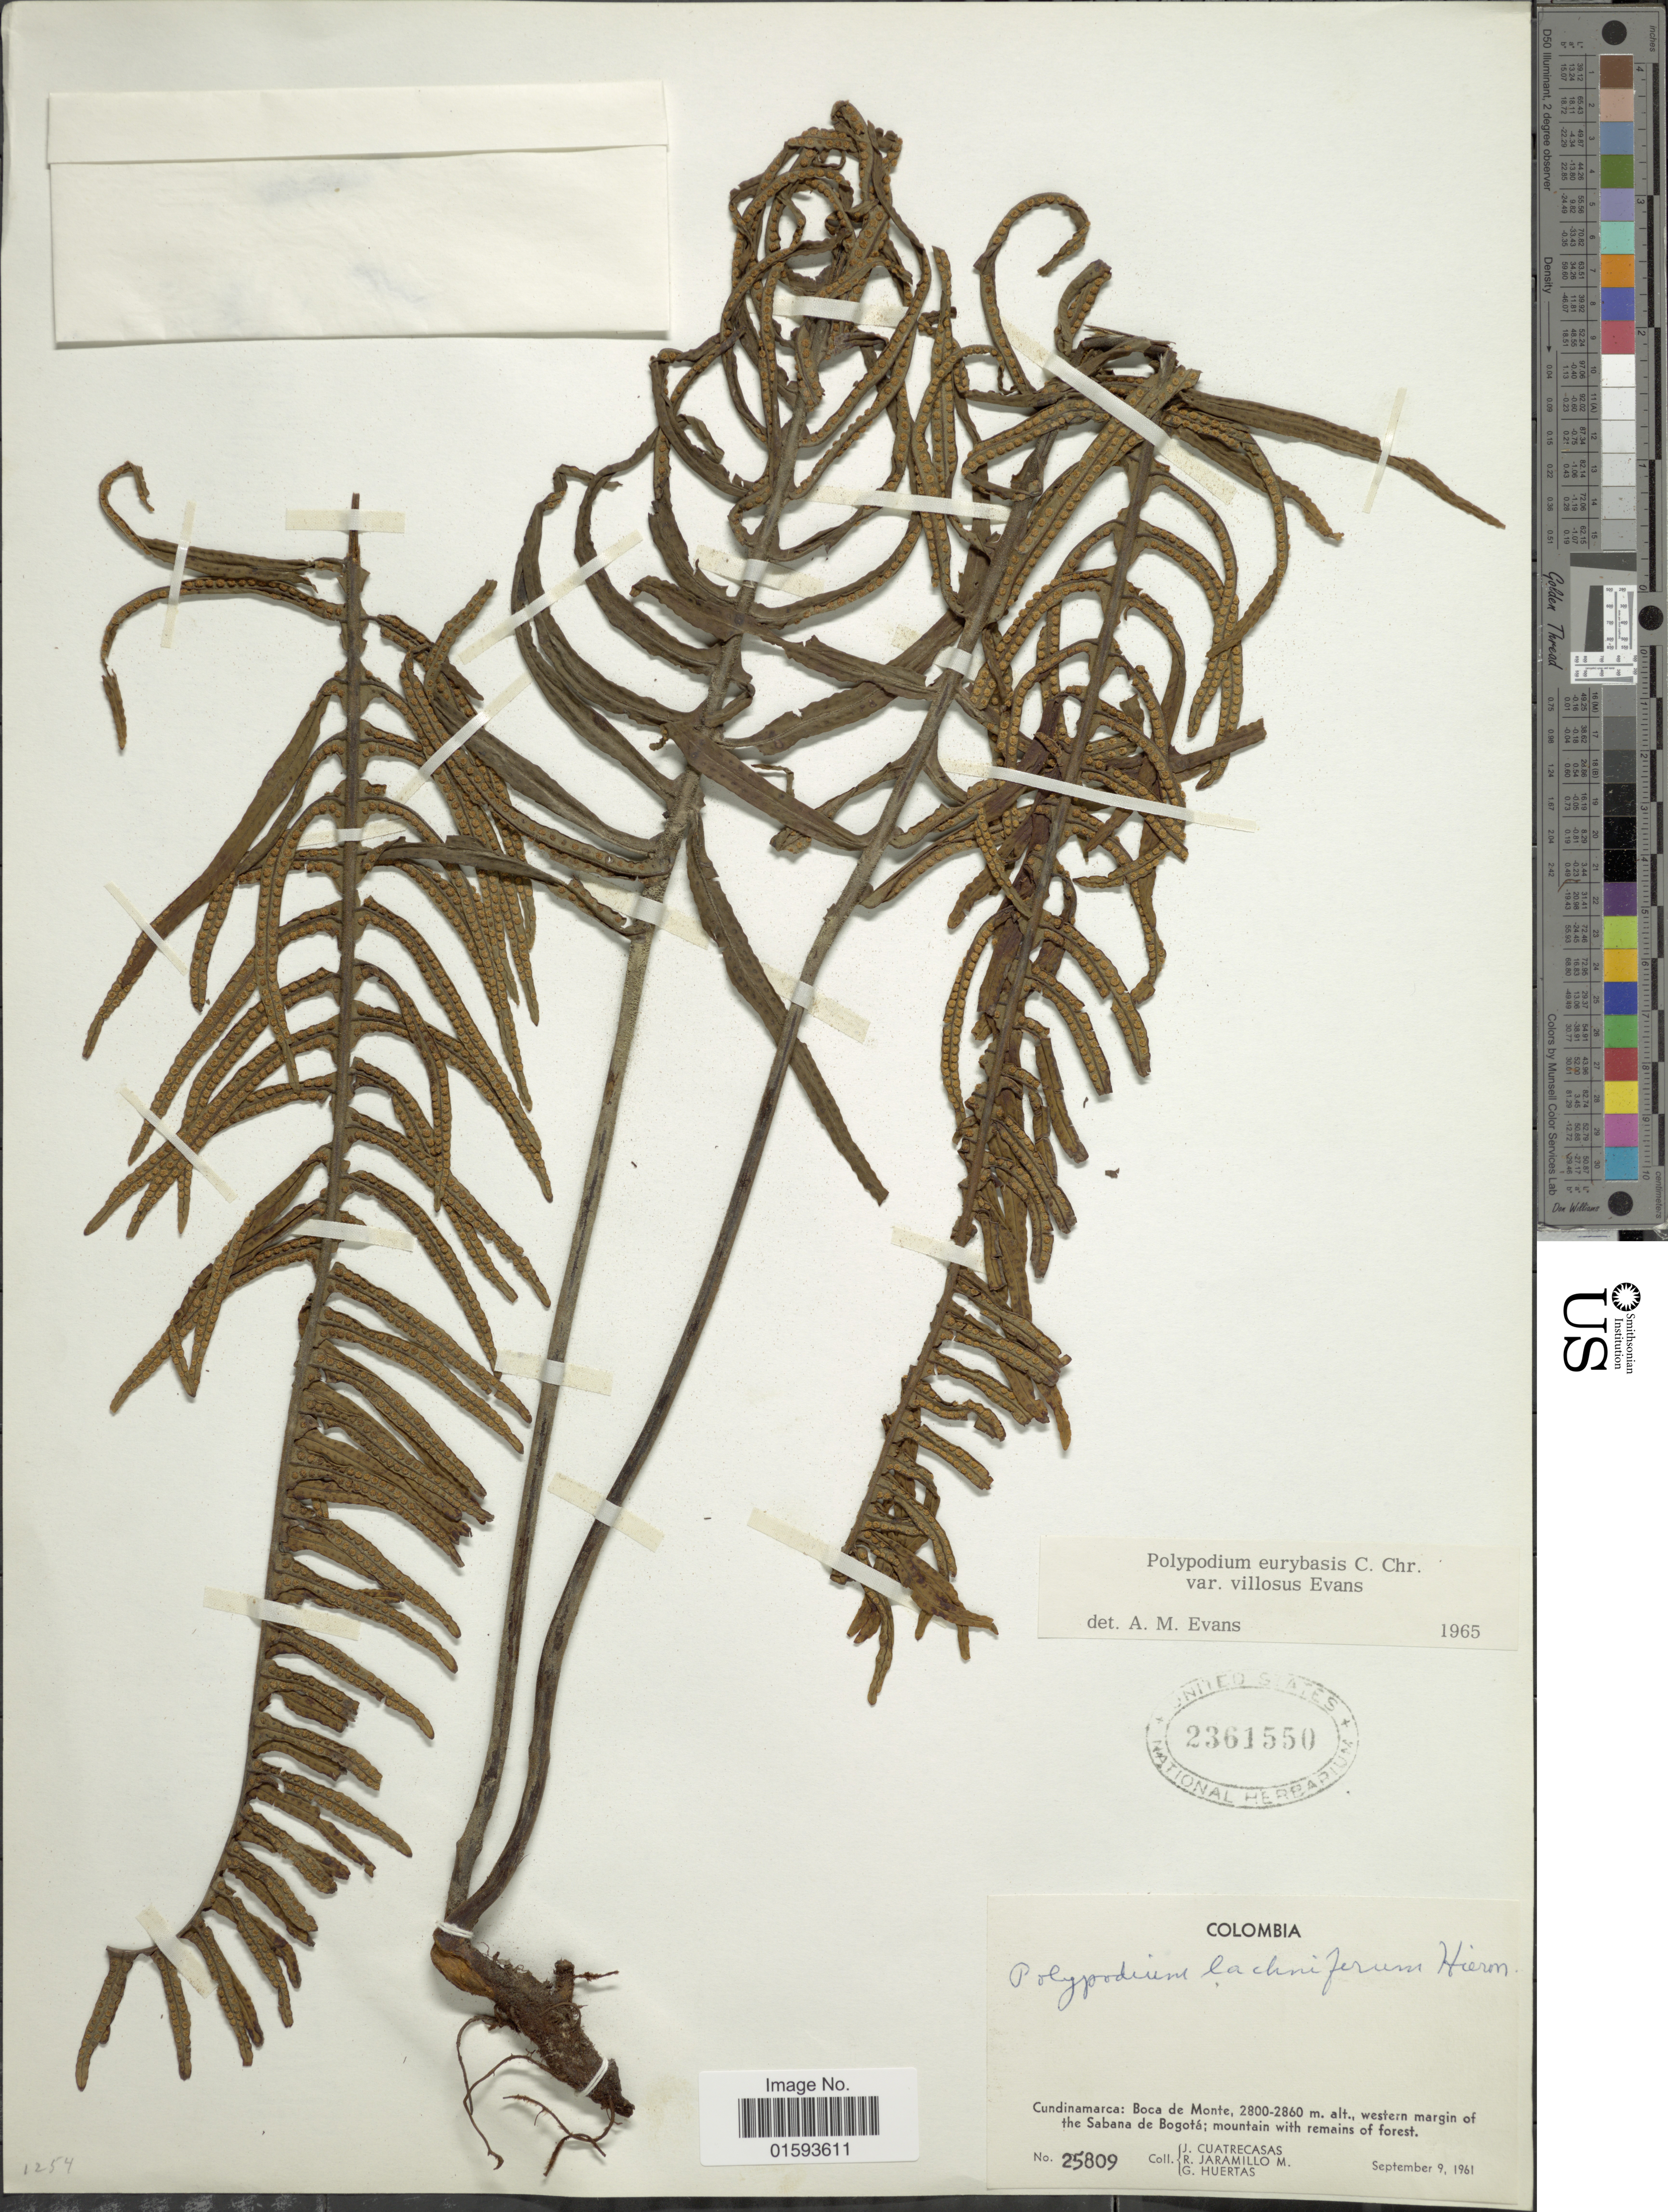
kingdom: Plantae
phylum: Tracheophyta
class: Polypodiopsida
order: Polypodiales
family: Polypodiaceae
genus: Pecluma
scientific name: Pecluma eurybasis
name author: (C. Chr.) M.G. Price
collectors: J. Cuatrecasas, R. Jaramillo M. & G. Huertas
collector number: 25809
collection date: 1961-09-09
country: Colombia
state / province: Cundinamarca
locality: Boca de Monte, western margin of the Sabana de Bogota; mountain with remains of forest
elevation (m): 2800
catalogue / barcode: US 2361550